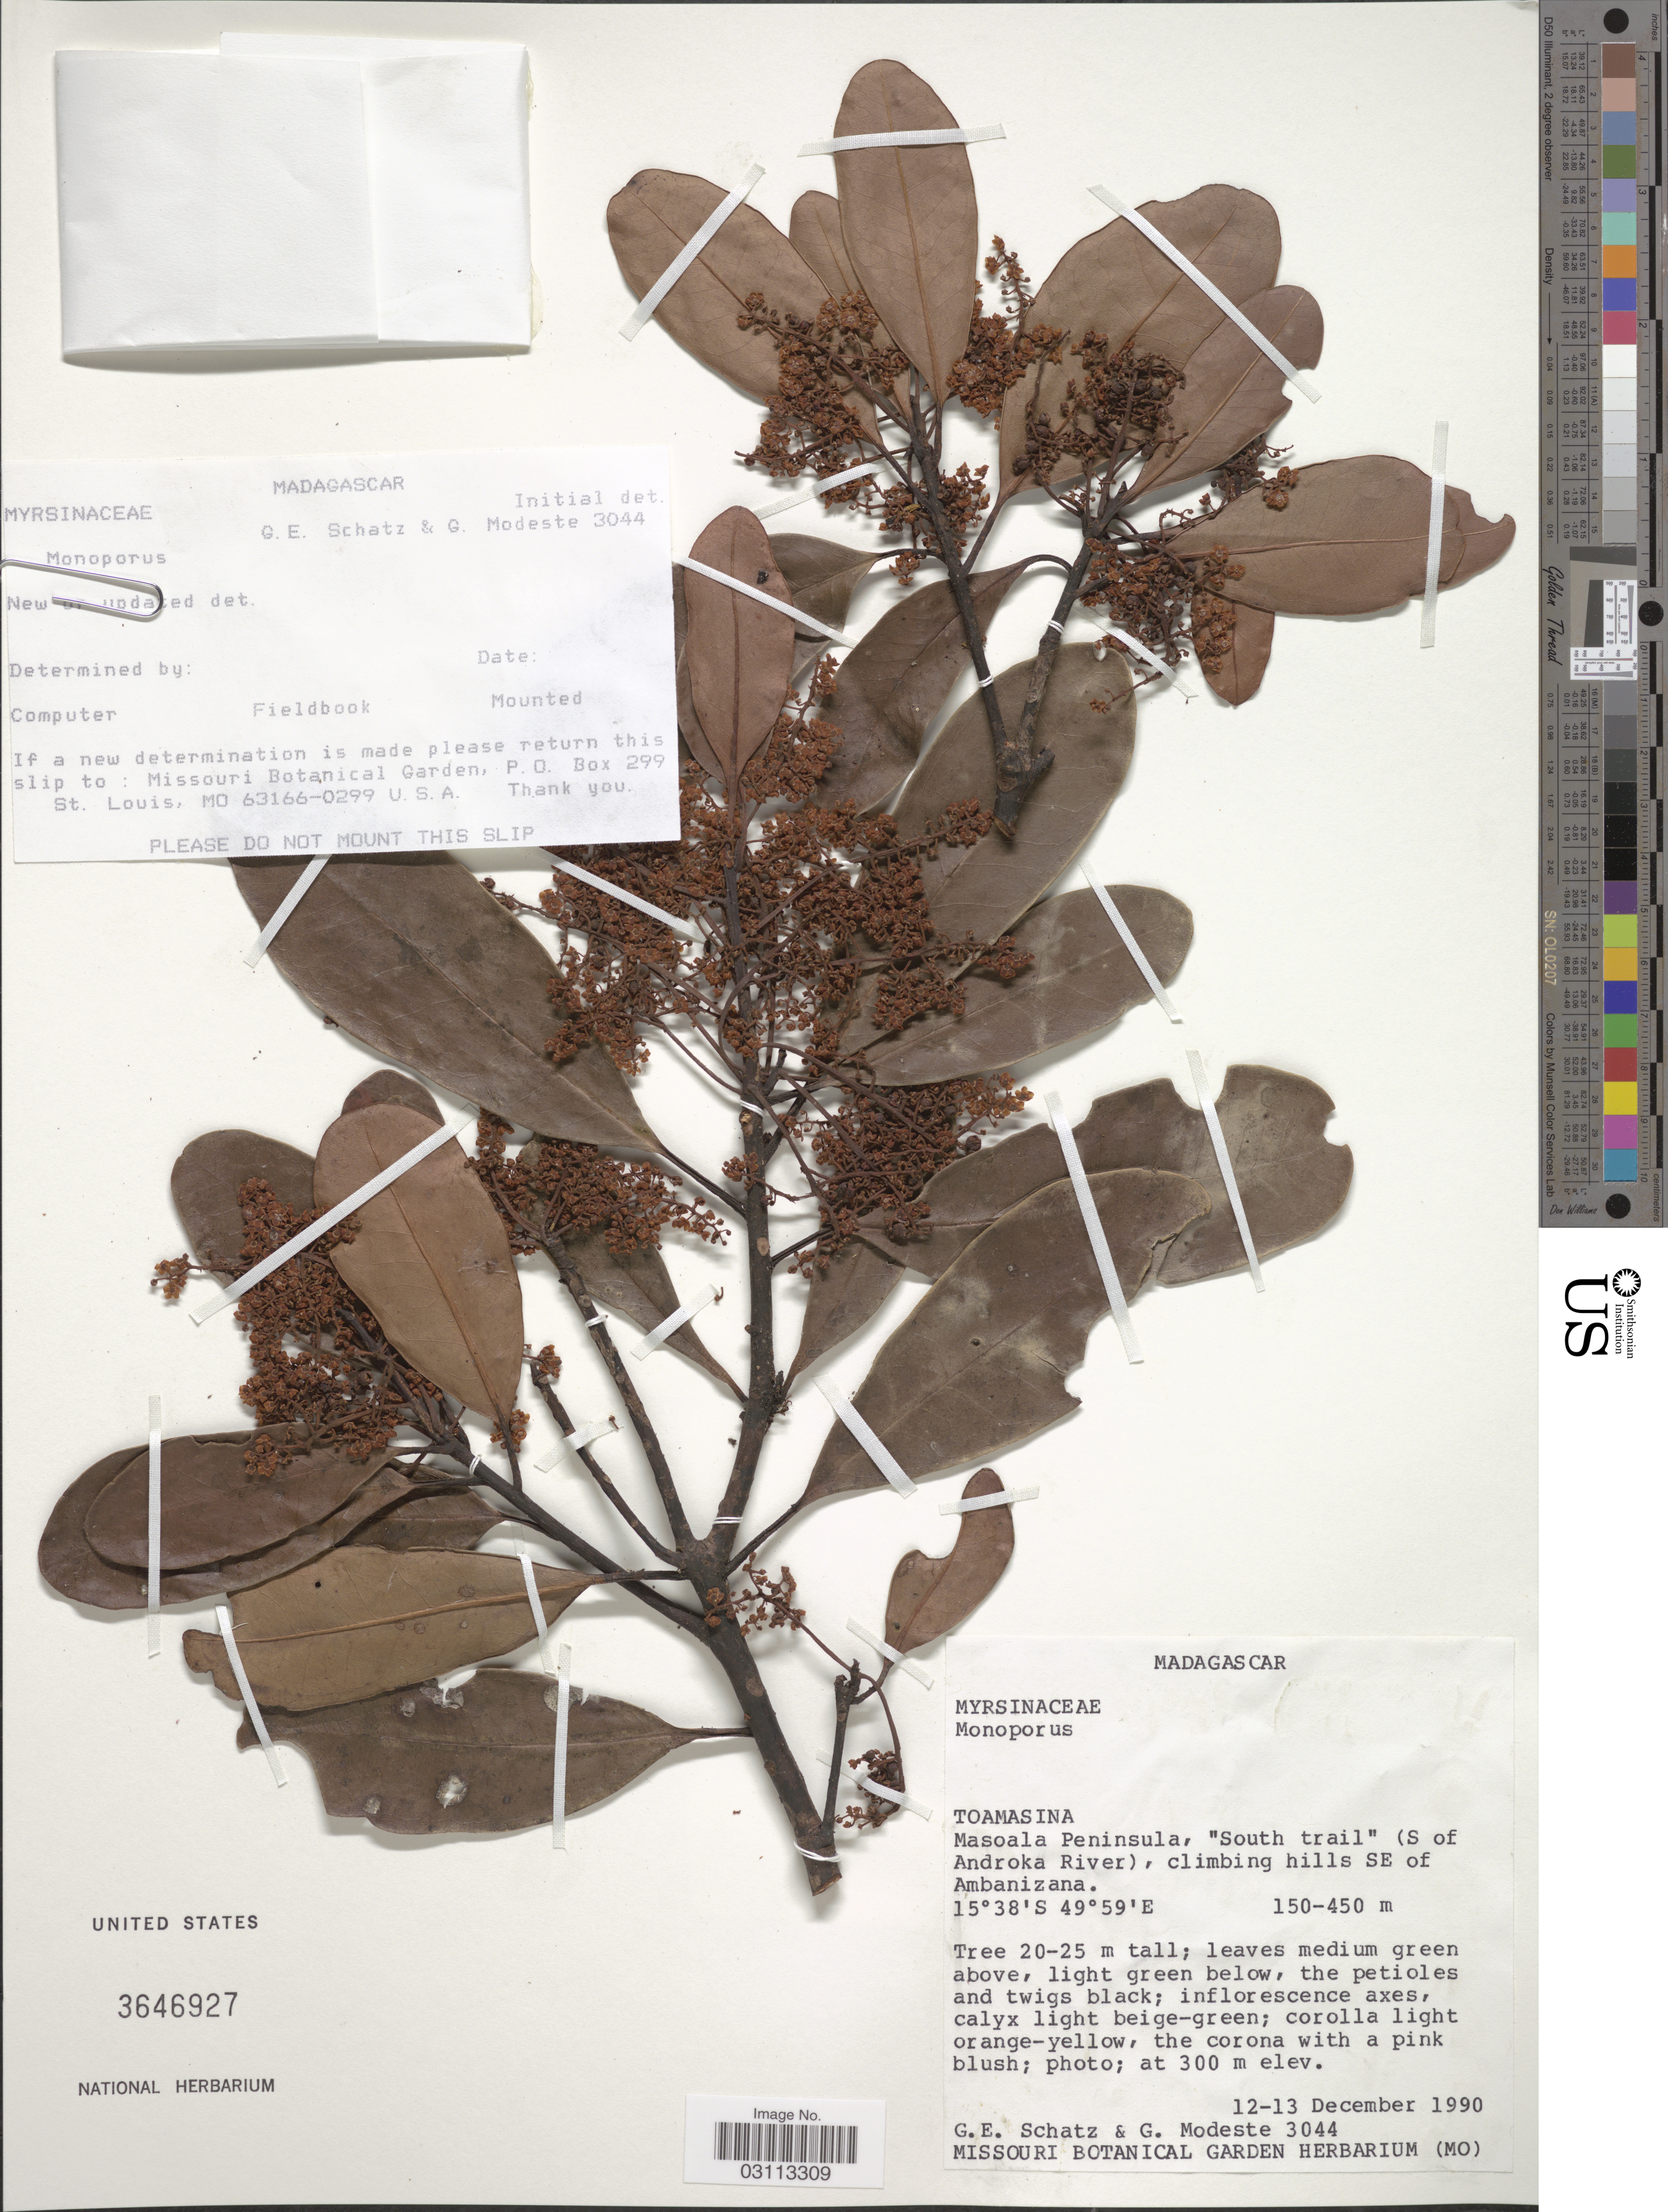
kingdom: Plantae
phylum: Tracheophyta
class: Magnoliopsida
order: Ericales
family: Primulaceae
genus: Monoporus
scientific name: Monoporus sp.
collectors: G. Schatz & G. Modeste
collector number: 3044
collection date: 1990-12-12/1990-12-13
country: Madagascar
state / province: Sofia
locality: Masoala Peninsula, "South trail" (S of Androka River), climbing hills SE of Ambanizana.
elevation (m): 150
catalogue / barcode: US 3646927